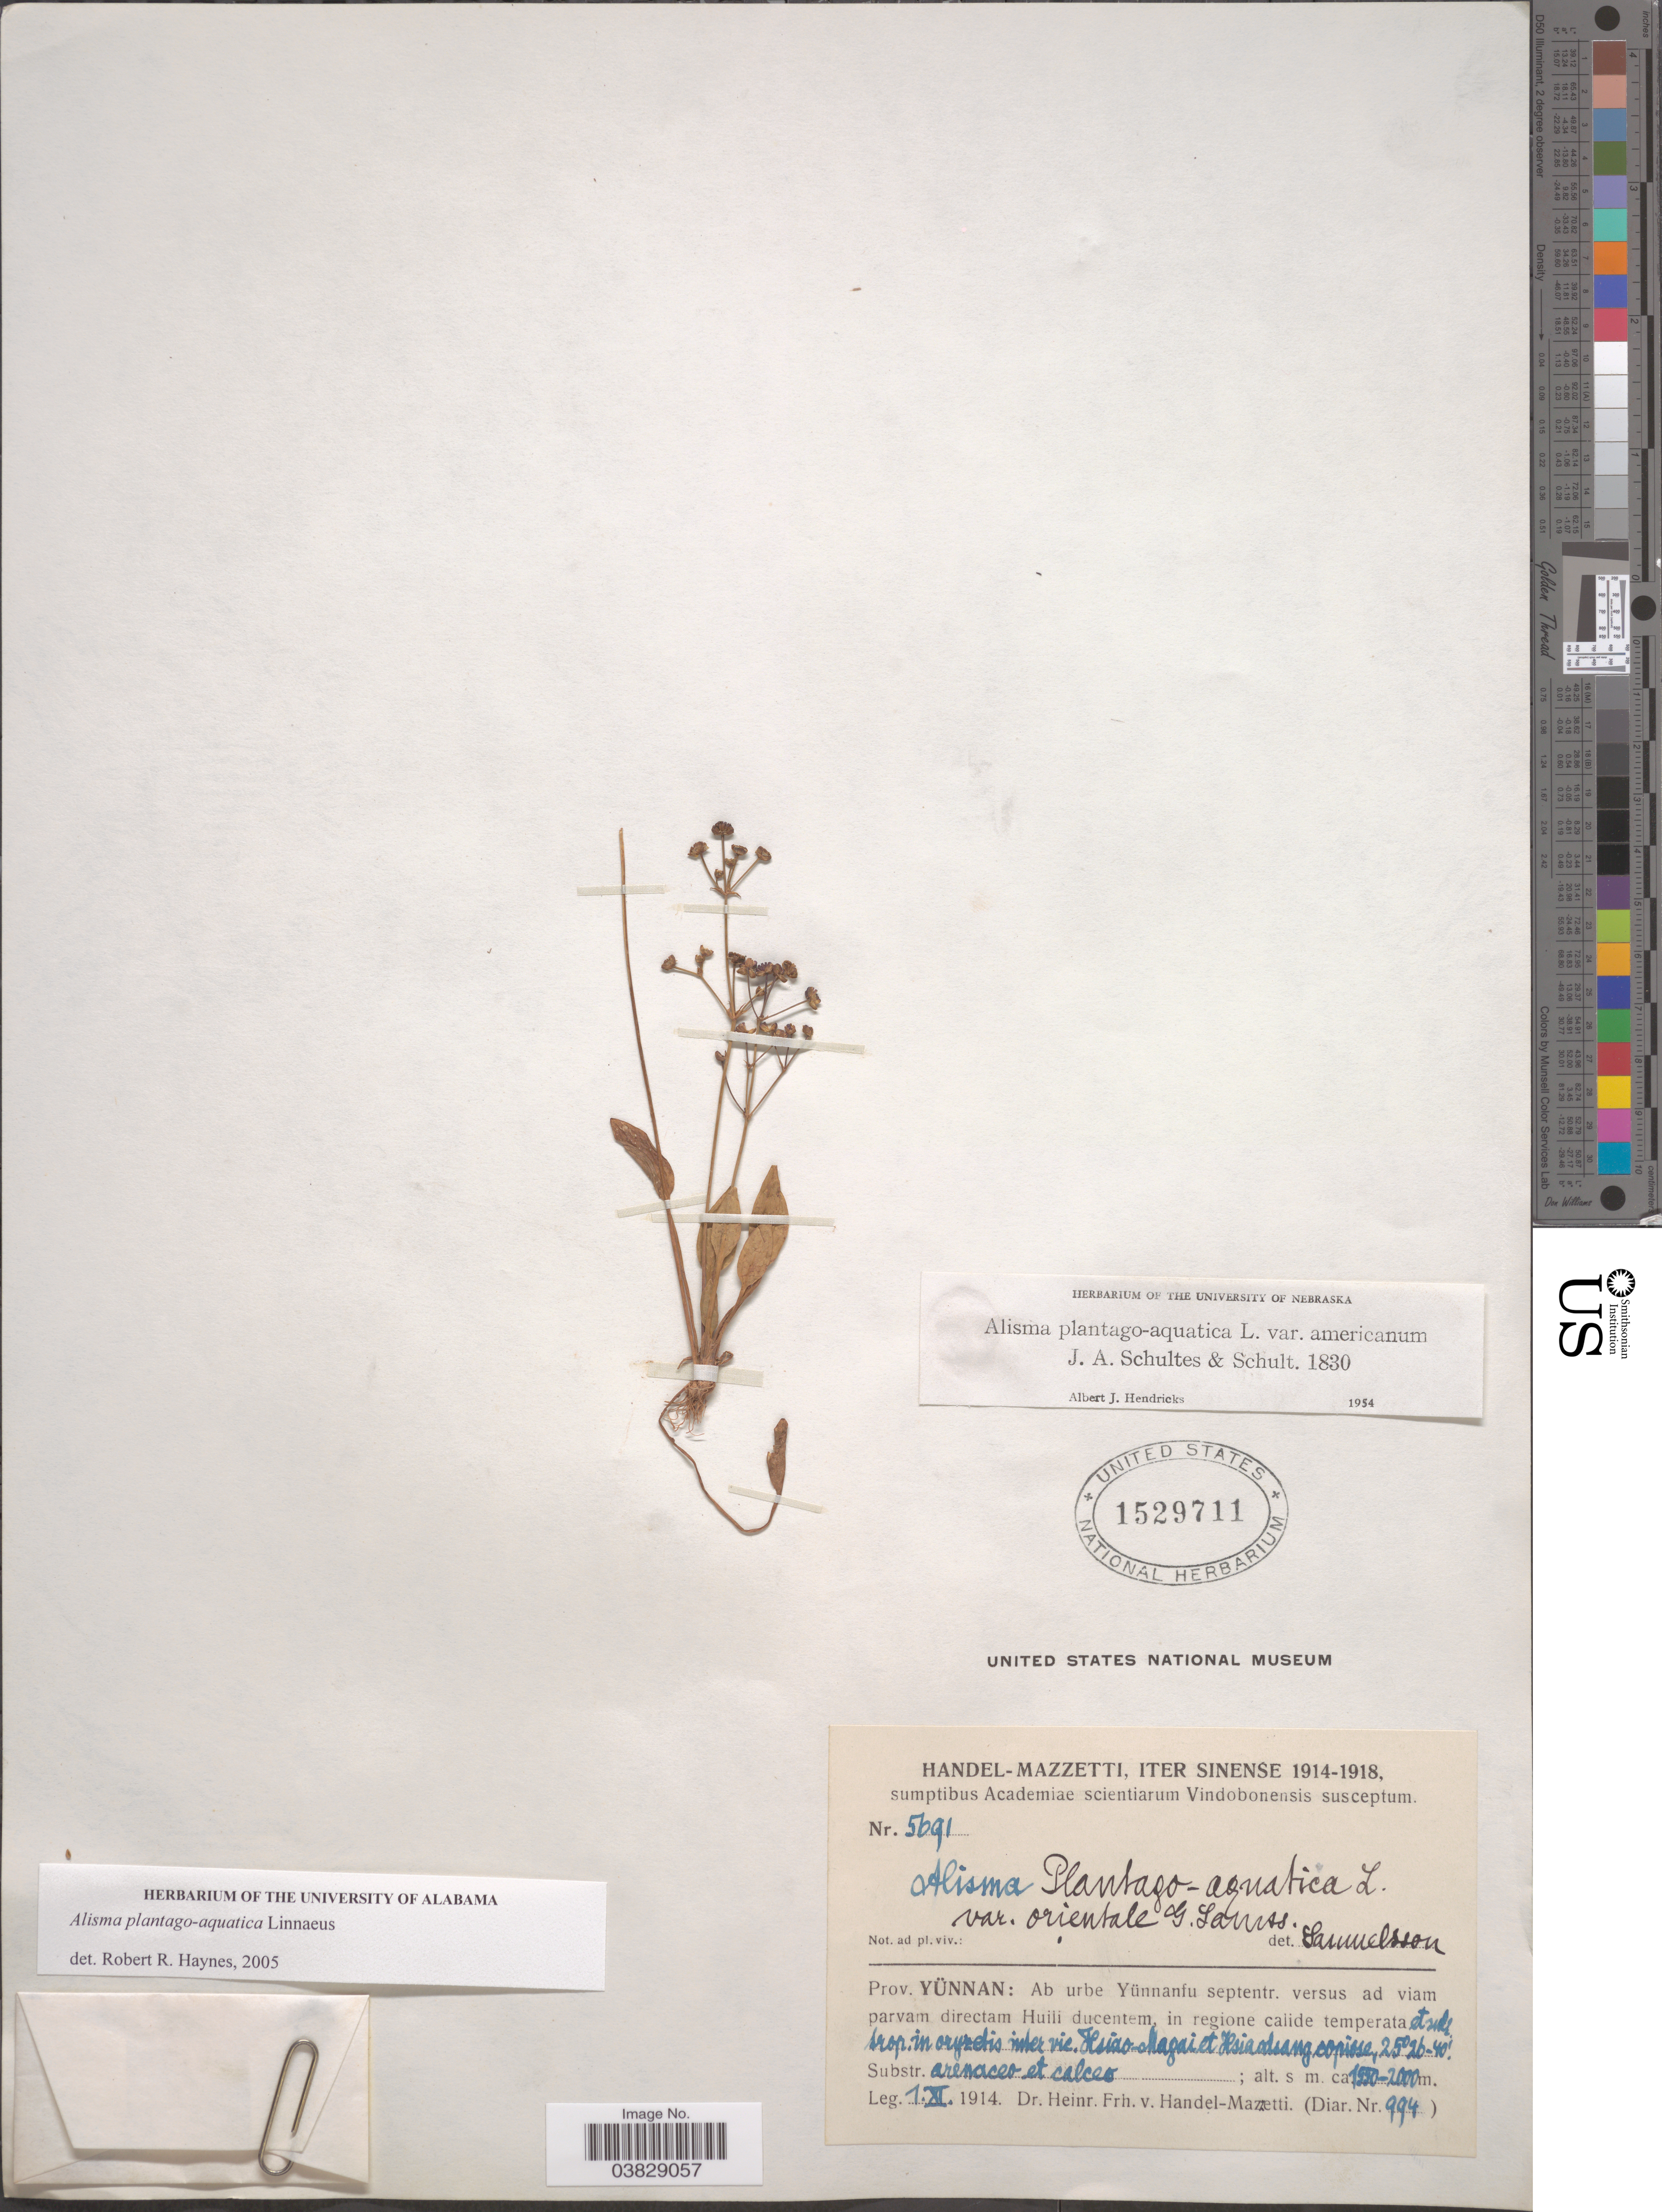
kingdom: Plantae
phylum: Tracheophyta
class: Liliopsida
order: Alismatales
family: Alismataceae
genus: Alisma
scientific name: Alisma plantago-aquatica var. americanum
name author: L.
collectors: H. Handel-Mazzetti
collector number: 5691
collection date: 1914-11-01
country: China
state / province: Yunnan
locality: Iter Sinense.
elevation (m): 1550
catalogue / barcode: US 1529711